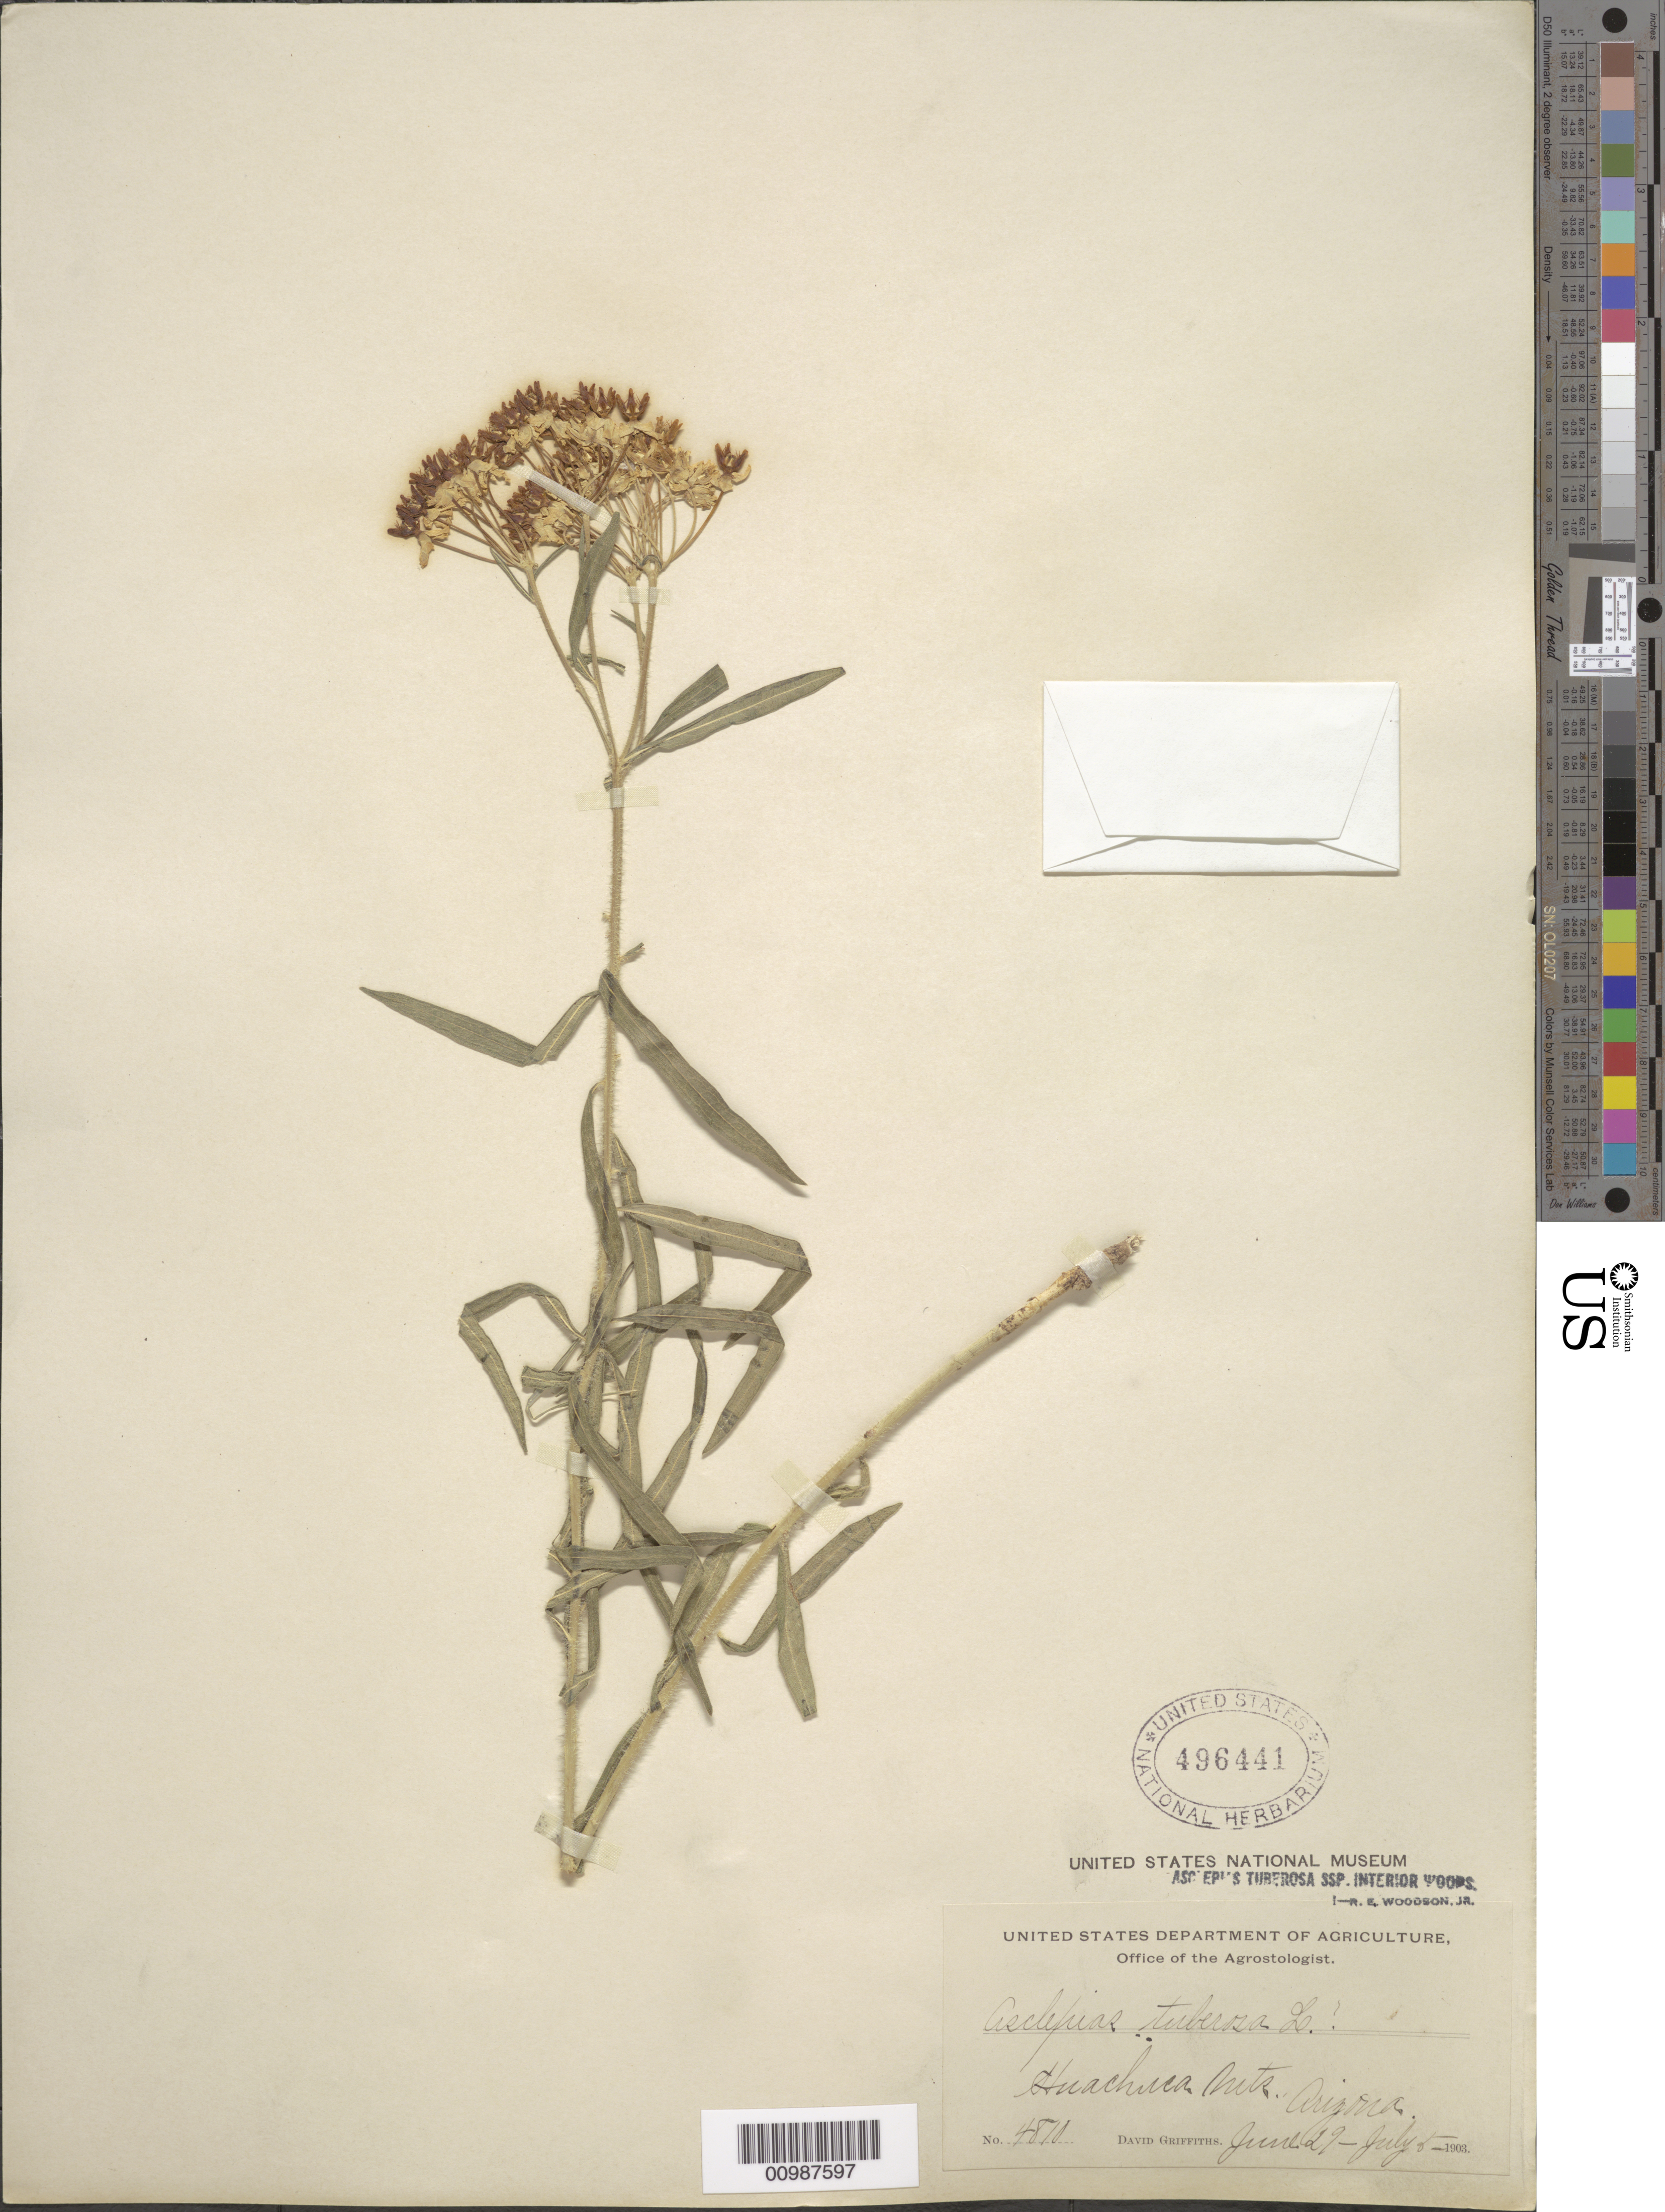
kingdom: Plantae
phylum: Tracheophyta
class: Magnoliopsida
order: Gentianales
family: Apocynaceae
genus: Asclepias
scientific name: Asclepias tuberosa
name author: L.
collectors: D. Griffiths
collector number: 4810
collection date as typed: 29 Jun 1903 to 05 Jul 1903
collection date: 1903-06-29/1903-07-05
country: United States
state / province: Arizona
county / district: Cochise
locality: Huachuca Mountains.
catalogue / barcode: US 496441